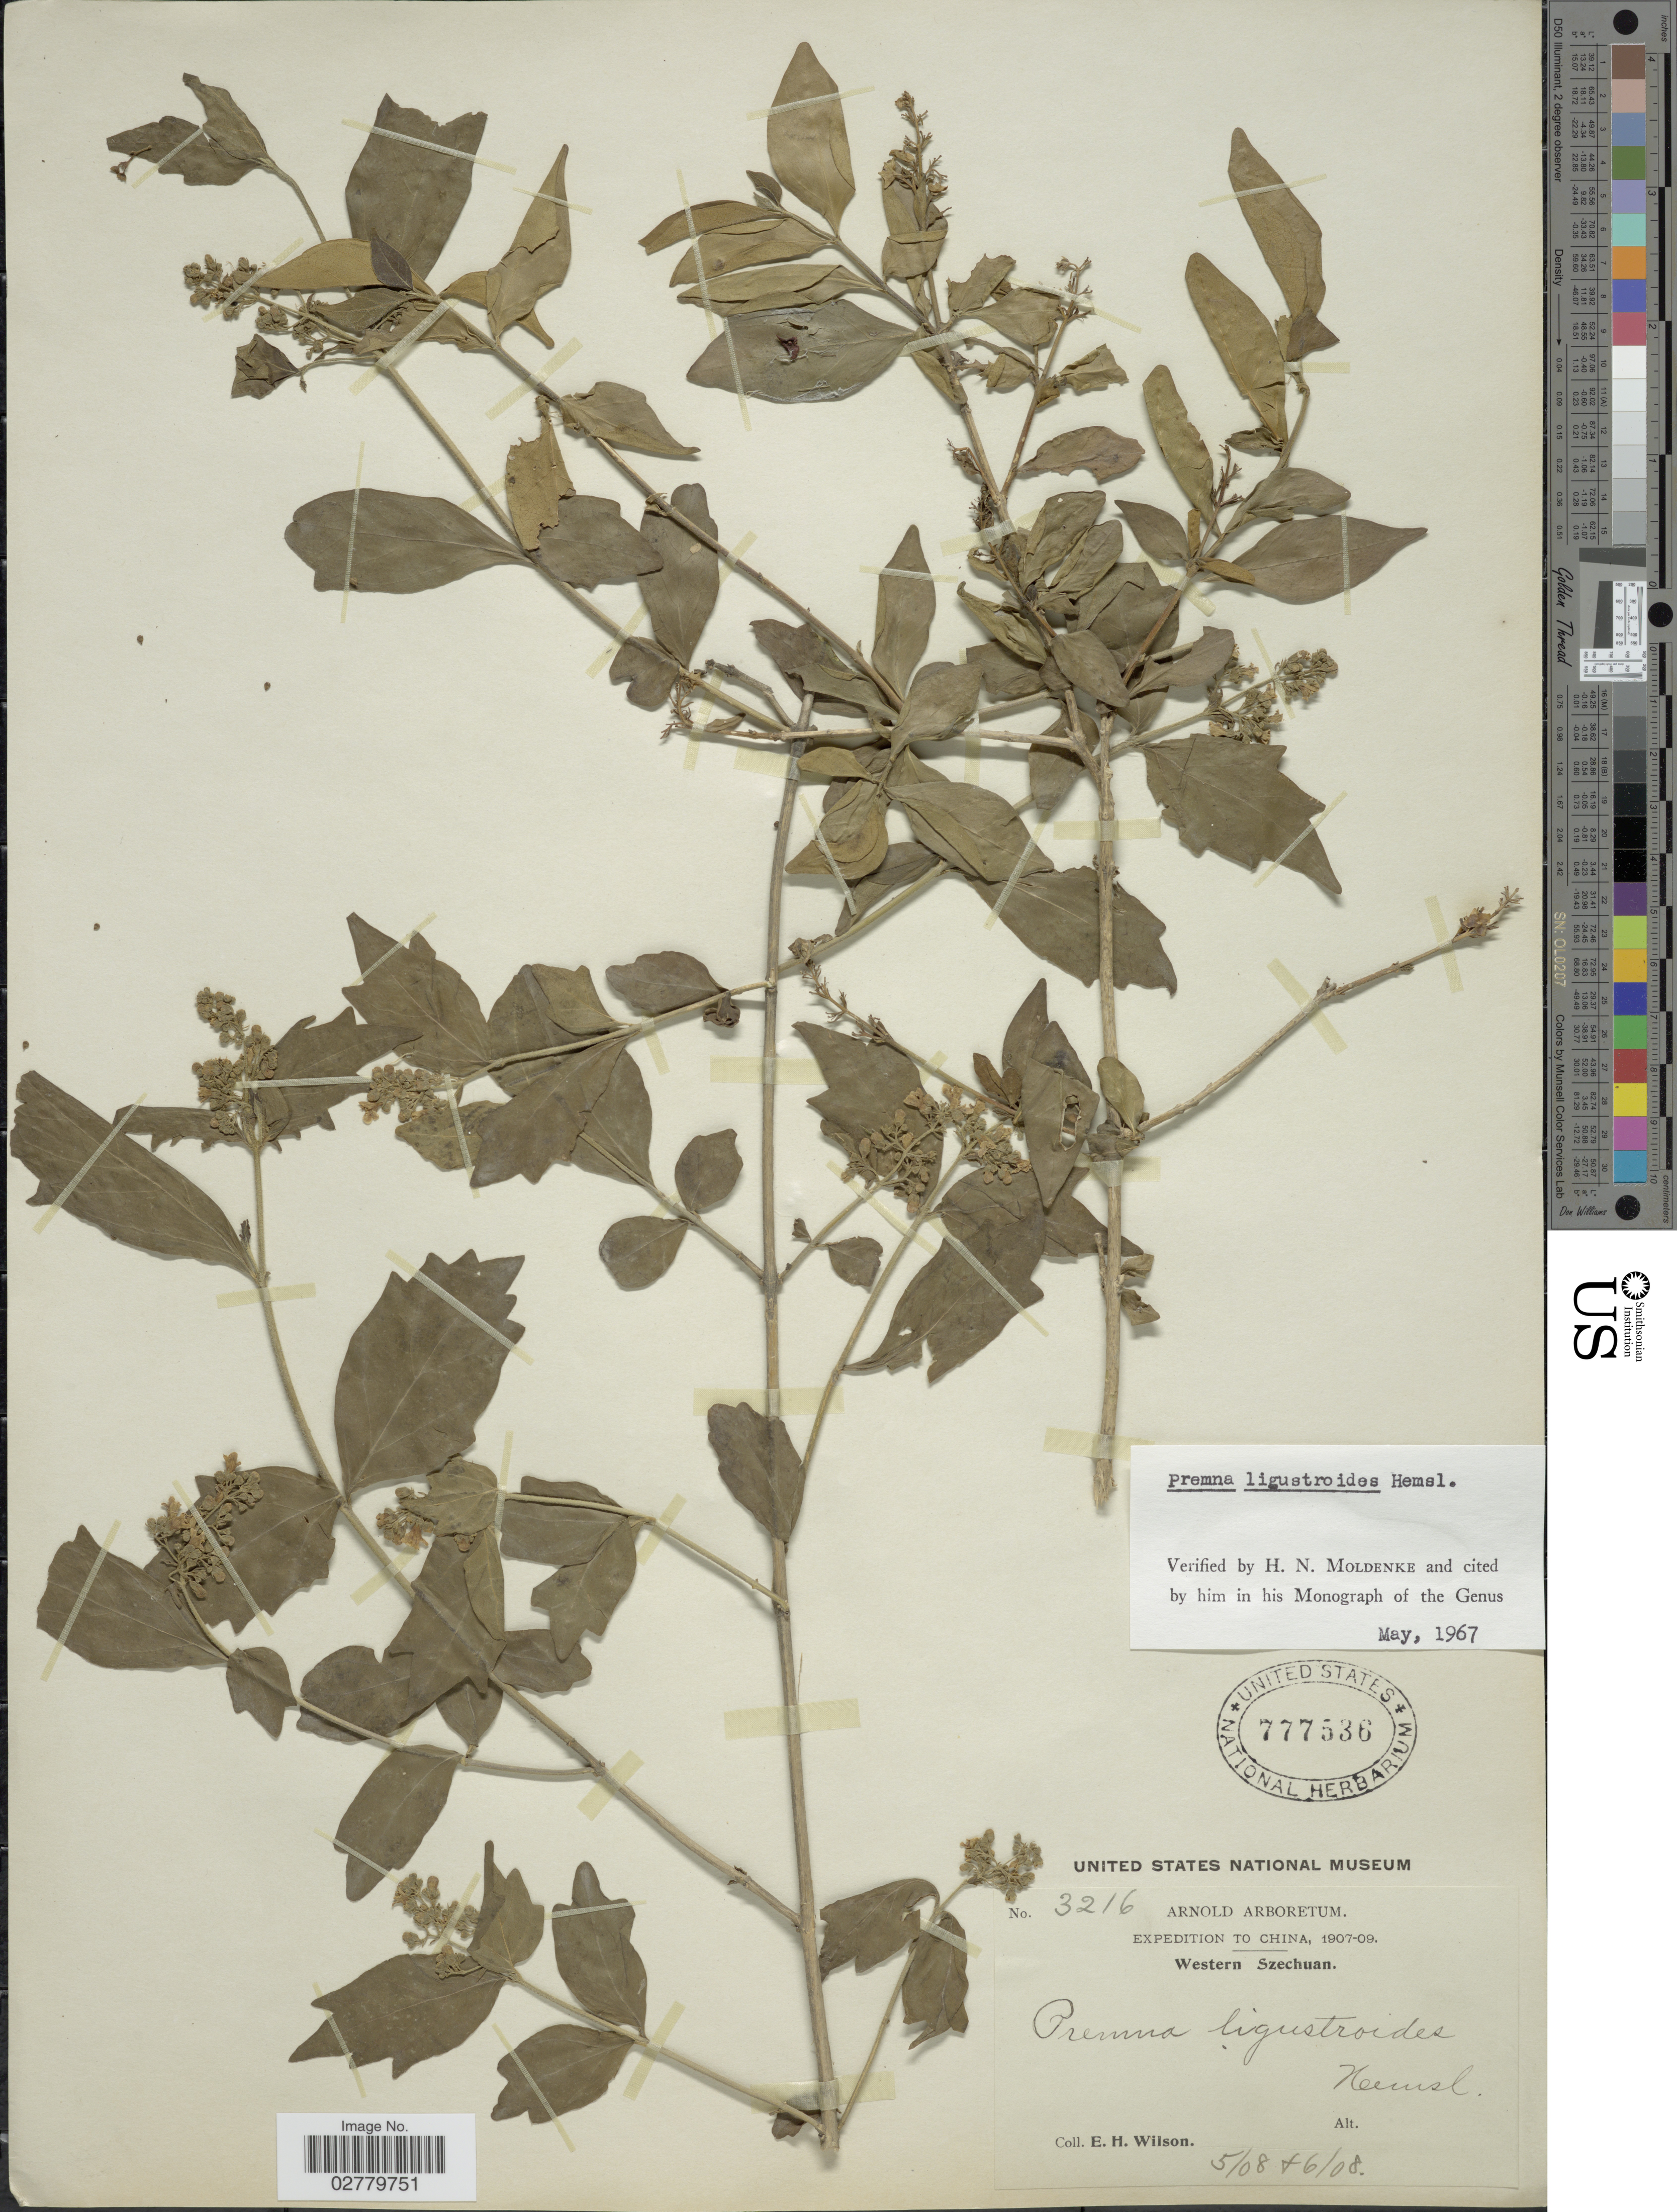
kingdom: Plantae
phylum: Tracheophyta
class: Magnoliopsida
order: Lamiales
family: Lamiaceae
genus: Premna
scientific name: Premna ligustroides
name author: Hemsl.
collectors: E. Wilson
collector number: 3216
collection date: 1908-05/1908-06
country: China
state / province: Sichuan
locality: Western Szechuan.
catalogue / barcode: US 777536